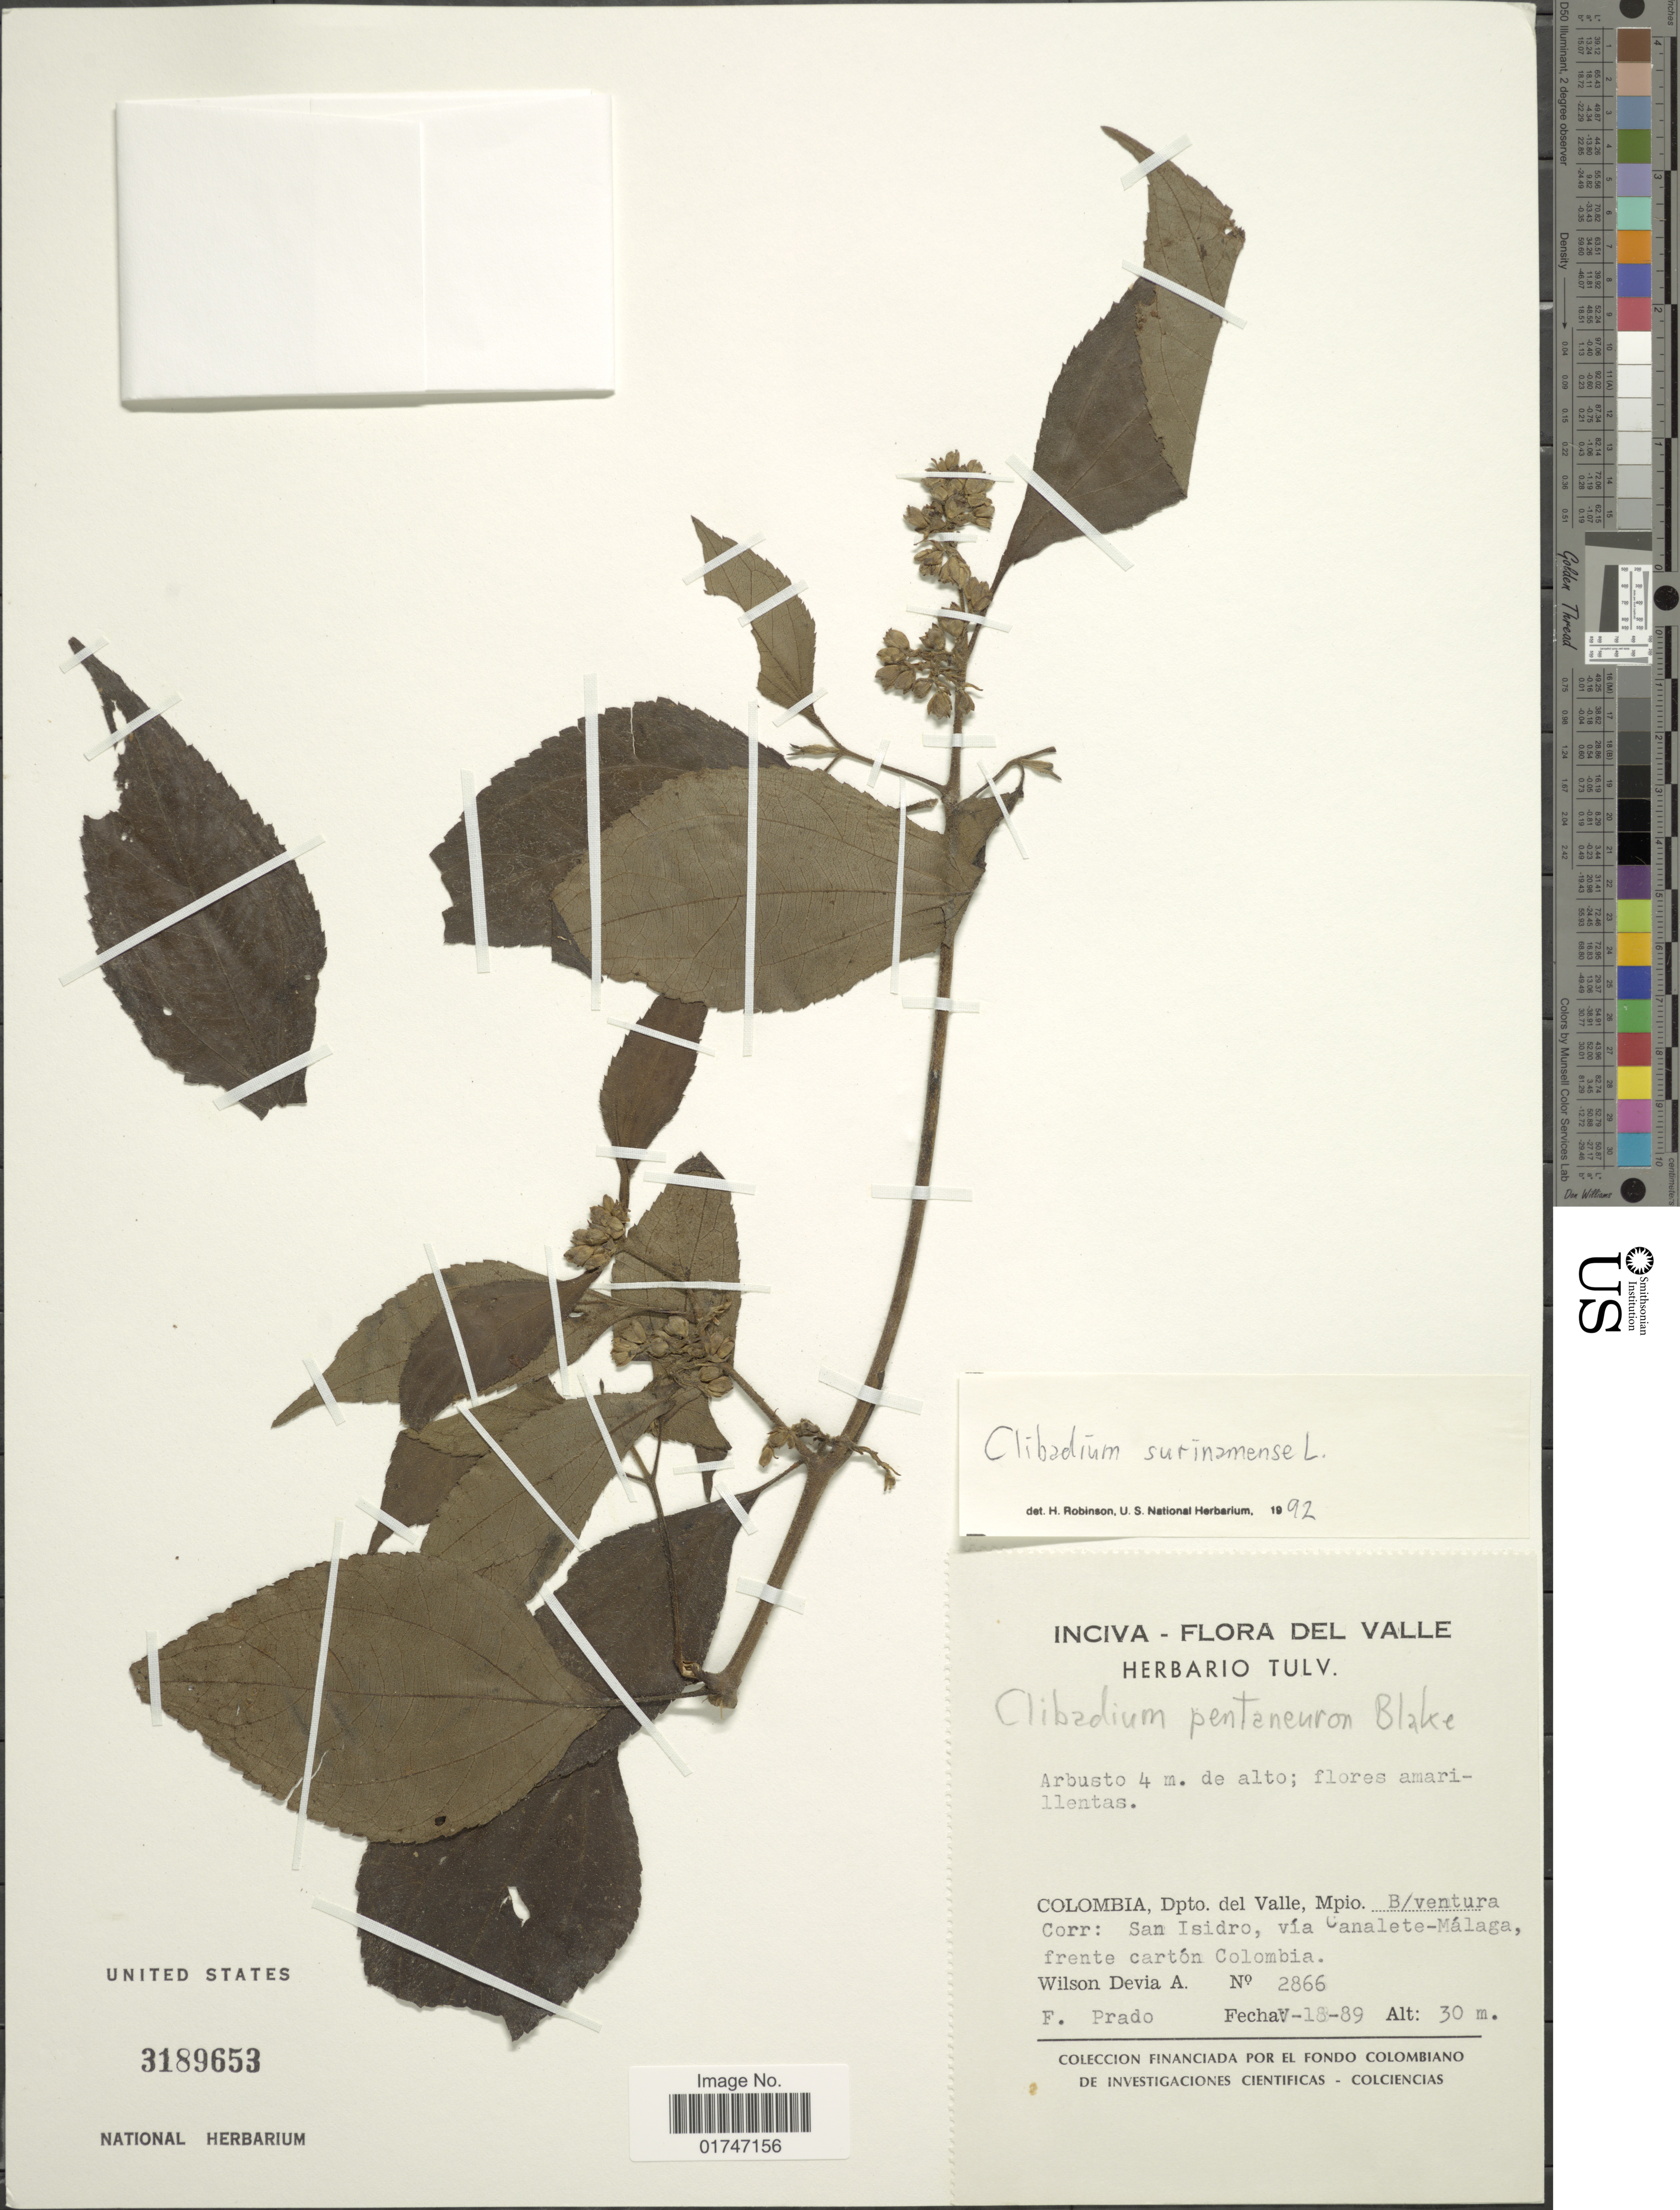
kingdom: Plantae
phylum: Tracheophyta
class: Magnoliopsida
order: Asterales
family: Asteraceae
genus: Clibadium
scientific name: Clibadium surinamense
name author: L.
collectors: W. Devia A. & F. Prado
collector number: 2866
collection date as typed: Transcribed d/m/y: 18/5/89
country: Colombia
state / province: Valle del Cauca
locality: Colombia, Dpto. del Valle, Mpio. B/ventura Corr: San Isidro, vía Canalete-Málaga, frente cartón Colombia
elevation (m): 30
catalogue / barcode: US 3189653